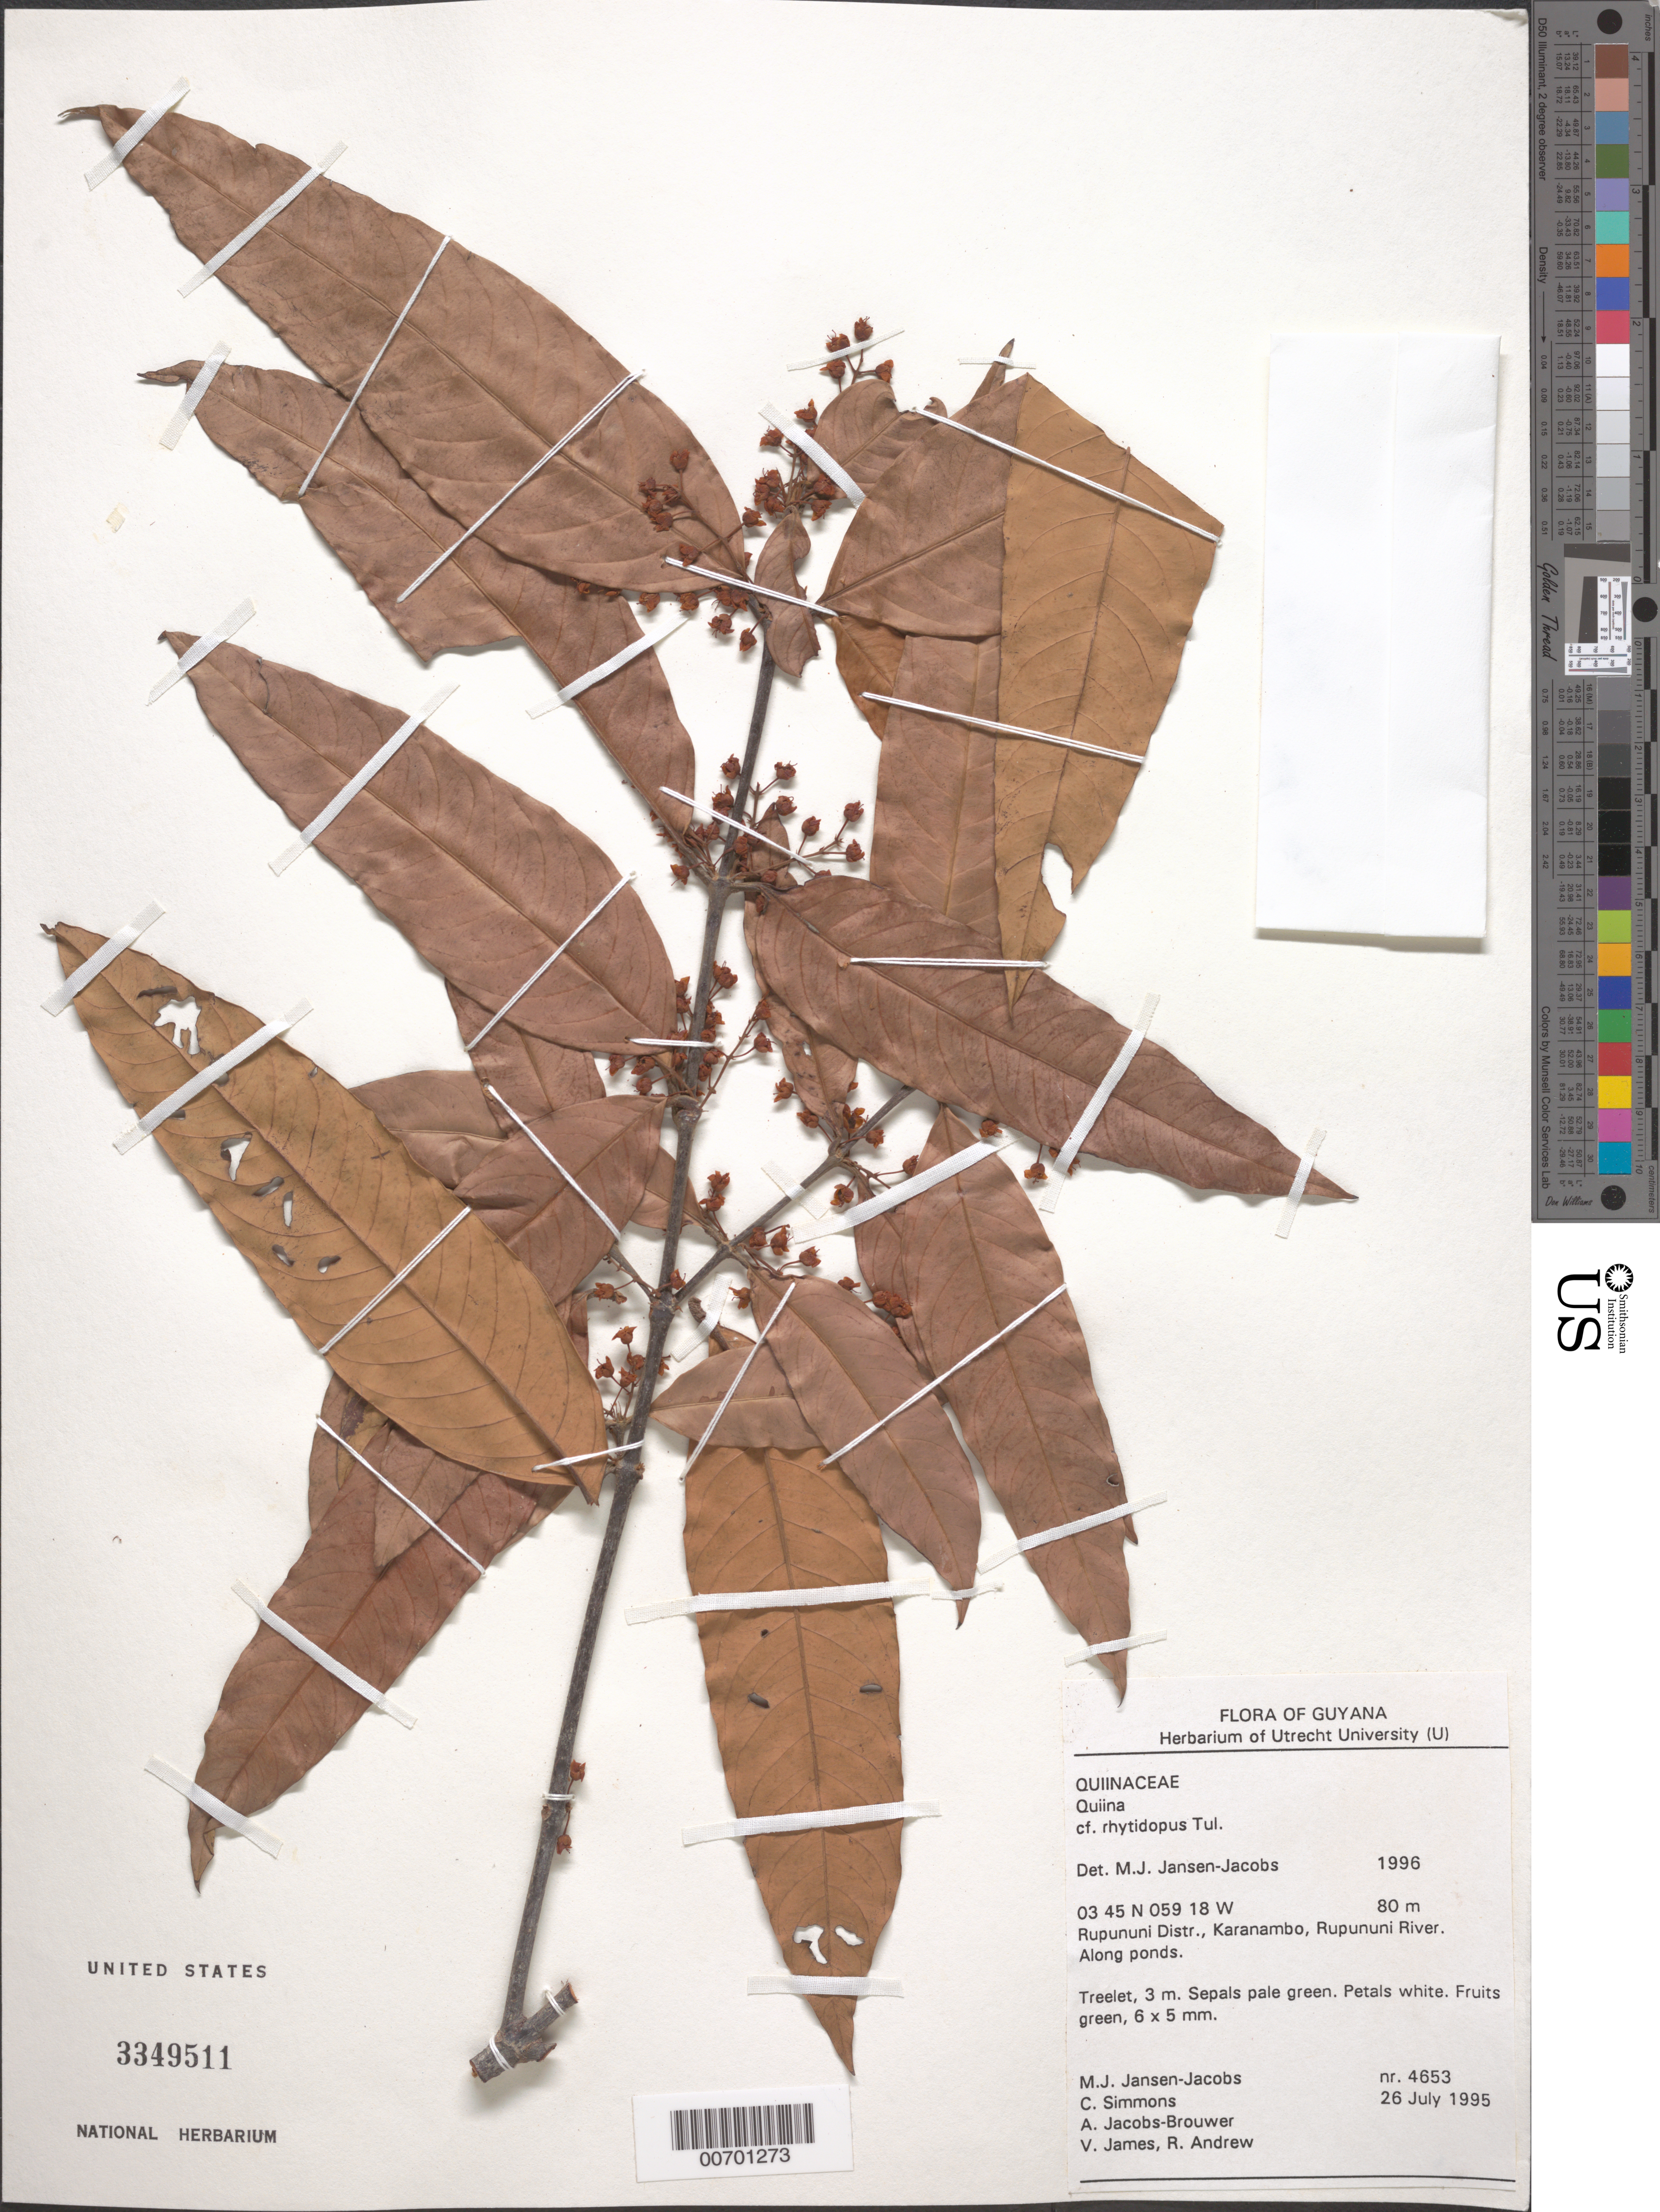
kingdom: Plantae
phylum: Tracheophyta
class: Magnoliopsida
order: Malpighiales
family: Quiinaceae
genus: Quiina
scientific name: Quiina rhytidopus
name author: Tul.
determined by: Jansen-Jacobs, M. J., (U), Nationaal Herbarium Nederland, Utrecht University branch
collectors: M. J. Jansen-Jacobs, C. Simons, A. Jacobs-Brouwer, V. James & R. Andrew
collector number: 4653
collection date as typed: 26-Jul-95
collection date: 1995-07-26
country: Guyana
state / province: U. Takutu-U. Essequibo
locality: Karanambo, Rupununi River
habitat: Along ponds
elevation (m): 80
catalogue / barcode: US 3349511